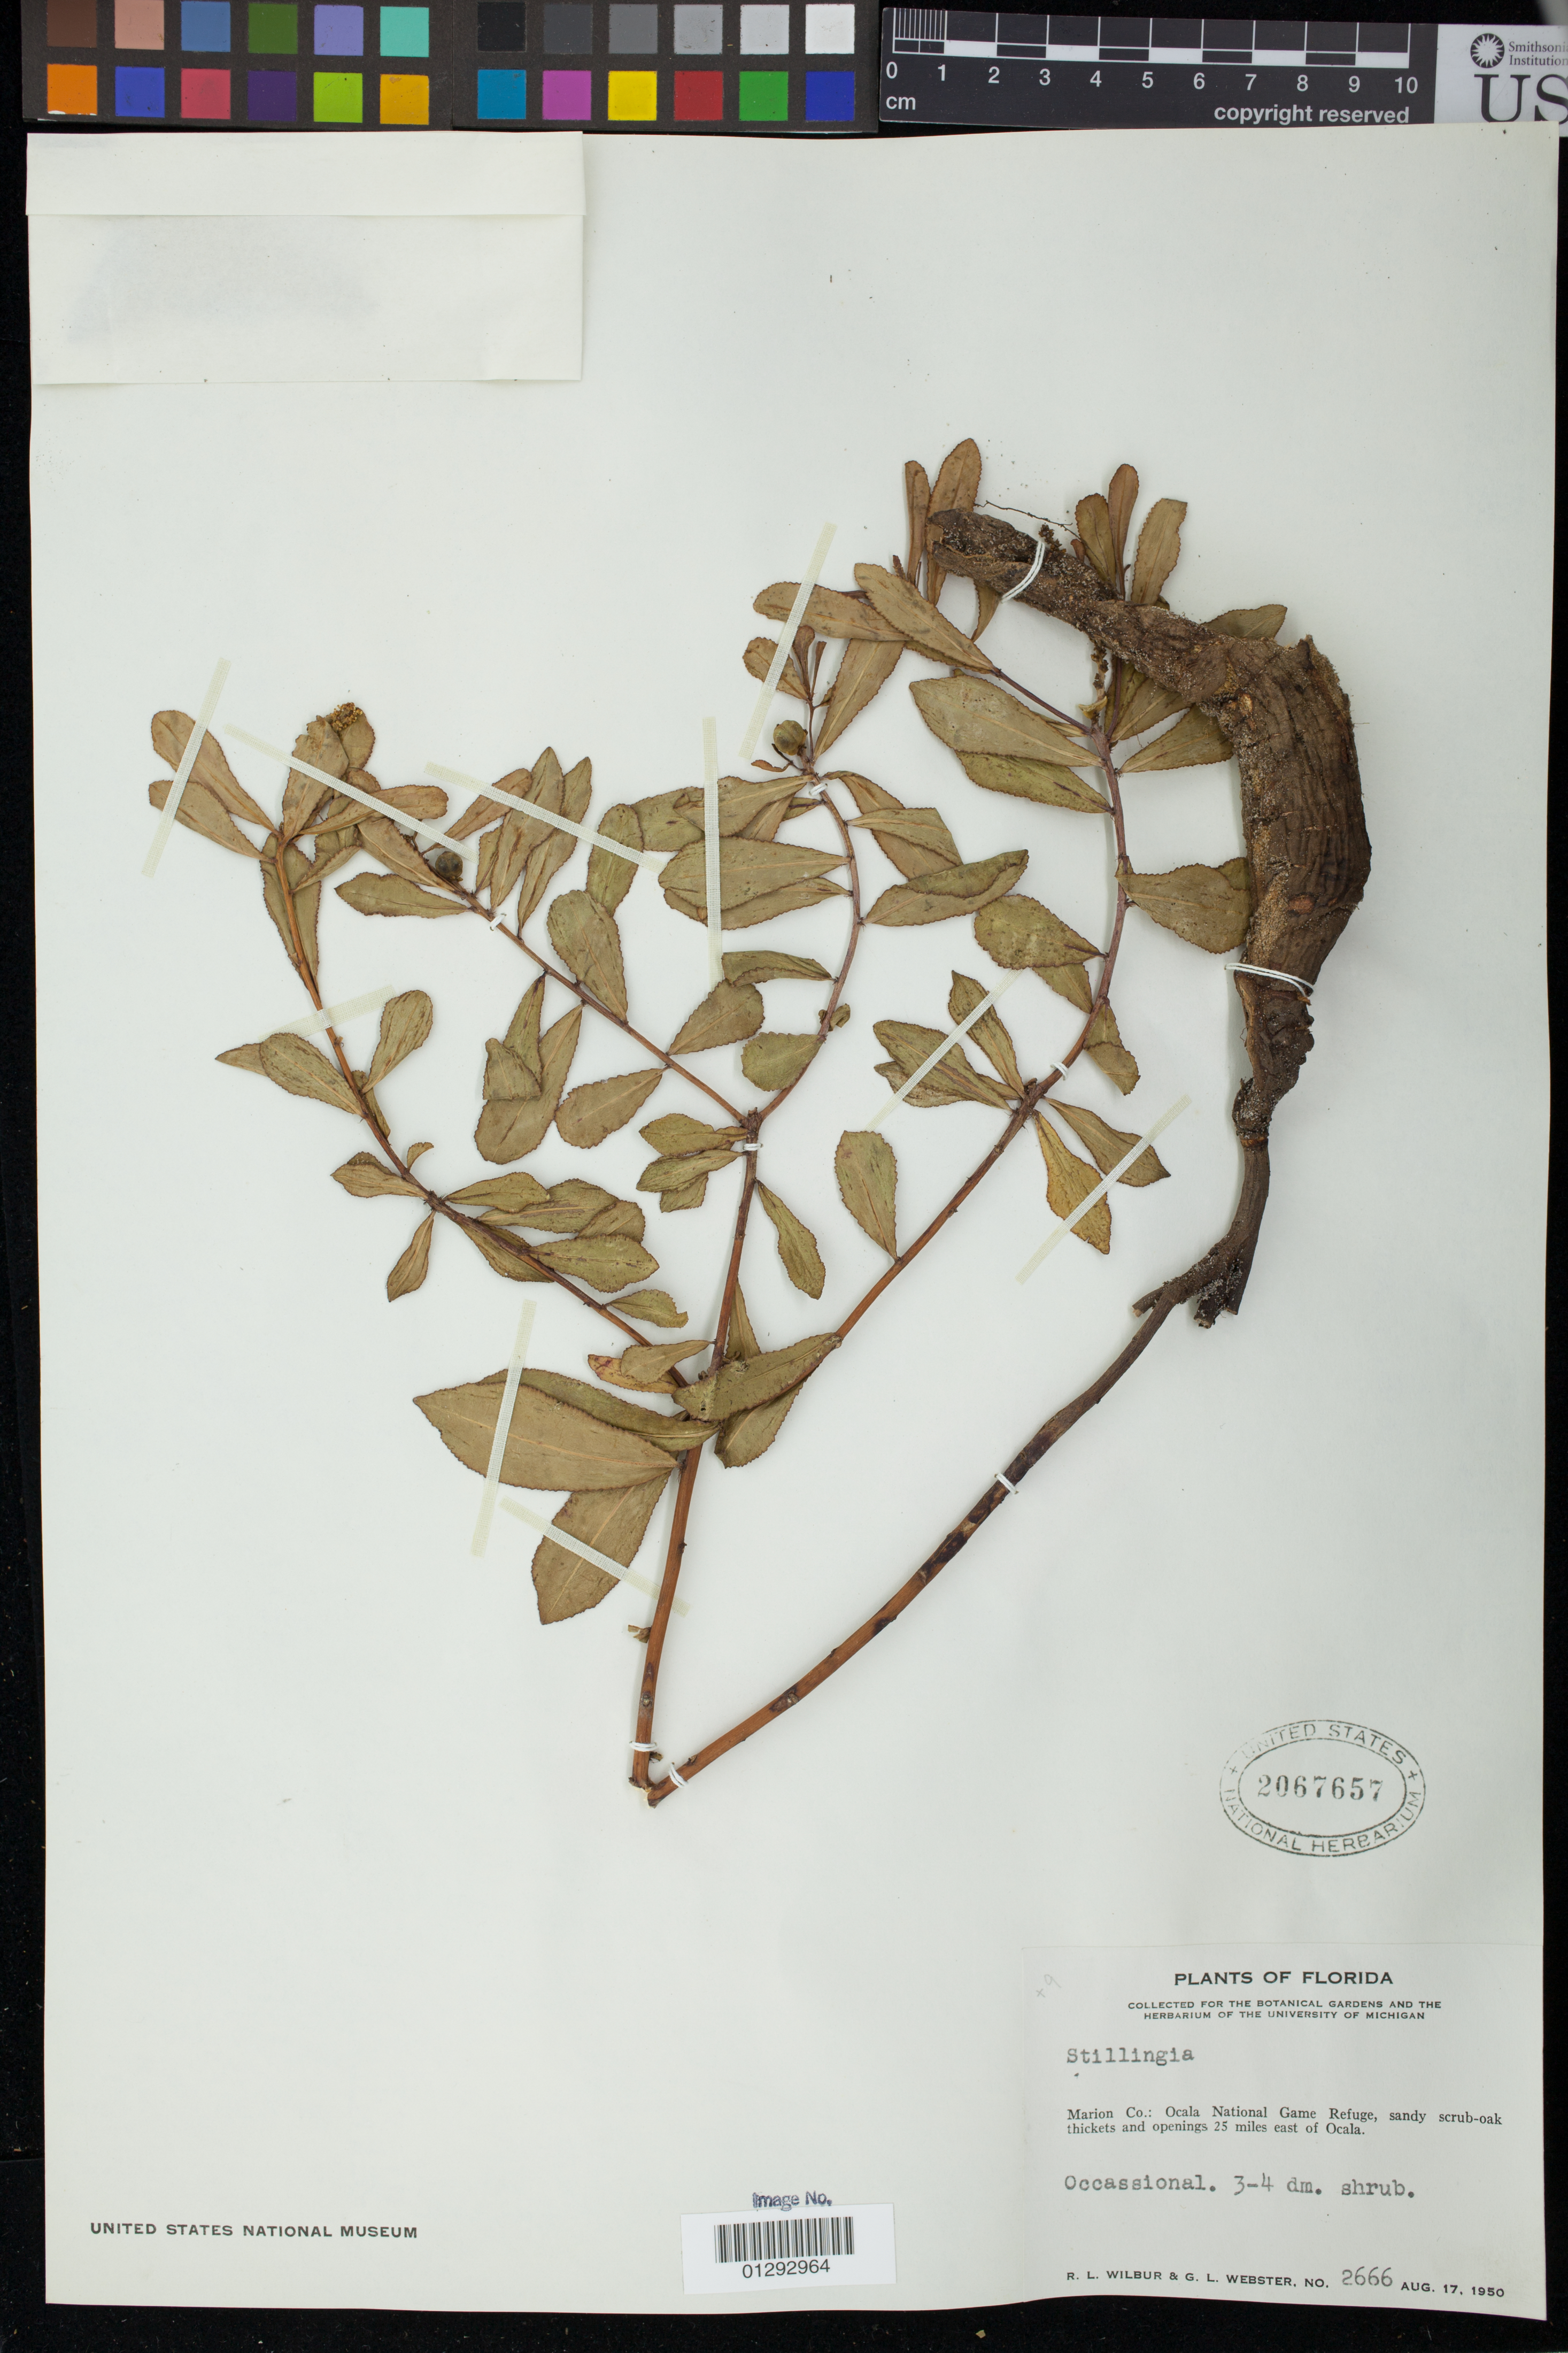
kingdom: Plantae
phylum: Tracheophyta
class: Magnoliopsida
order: Malpighiales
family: Euphorbiaceae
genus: Stillingia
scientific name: Stillingia sylvatica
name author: L.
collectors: R. L. Wilbur & G. L. Webster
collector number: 2666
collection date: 1950-08-17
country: United States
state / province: Florida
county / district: Marion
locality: Ocala National Game Refuge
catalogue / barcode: US 2067657